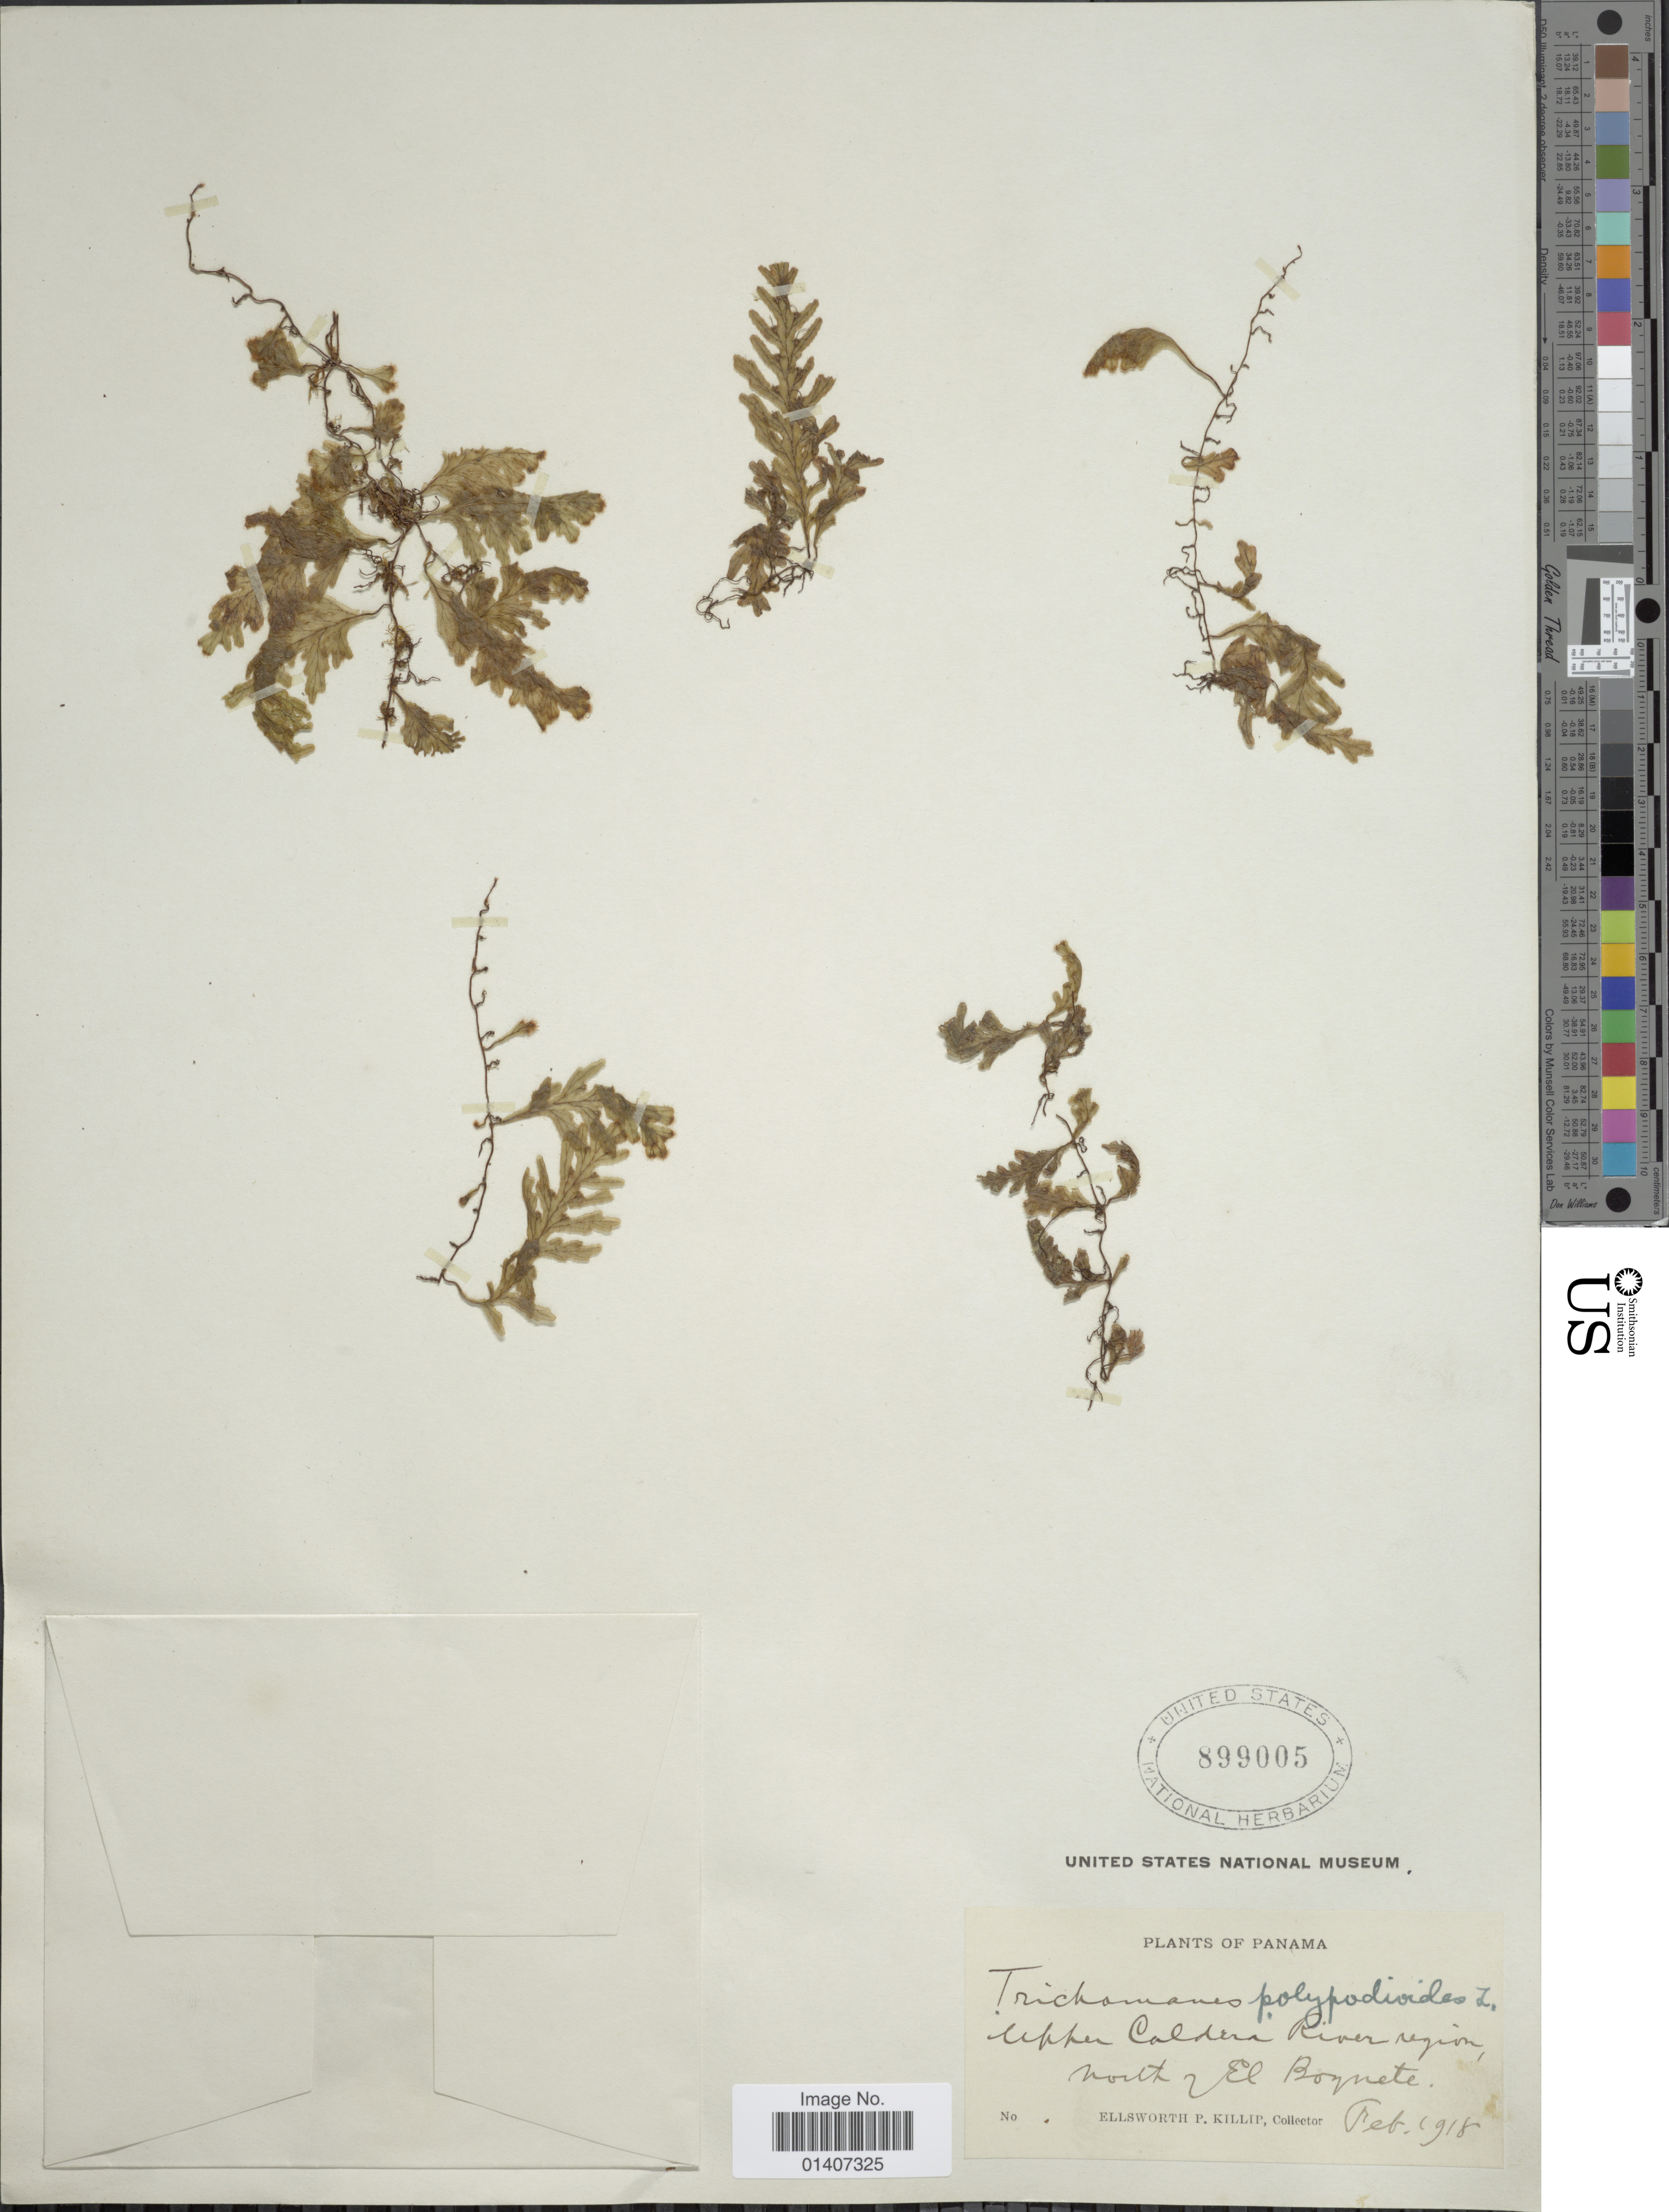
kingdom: Plantae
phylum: Tracheophyta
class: Polypodiopsida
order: Hymenophyllales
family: Hymenophyllaceae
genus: Trichomanes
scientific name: Trichomanes anadromum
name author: Rosenst.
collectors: E. P. Killip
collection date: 1918-02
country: Panama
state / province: Panamá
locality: Upper Caldera River Region, north of El Boquete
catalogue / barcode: US 899005